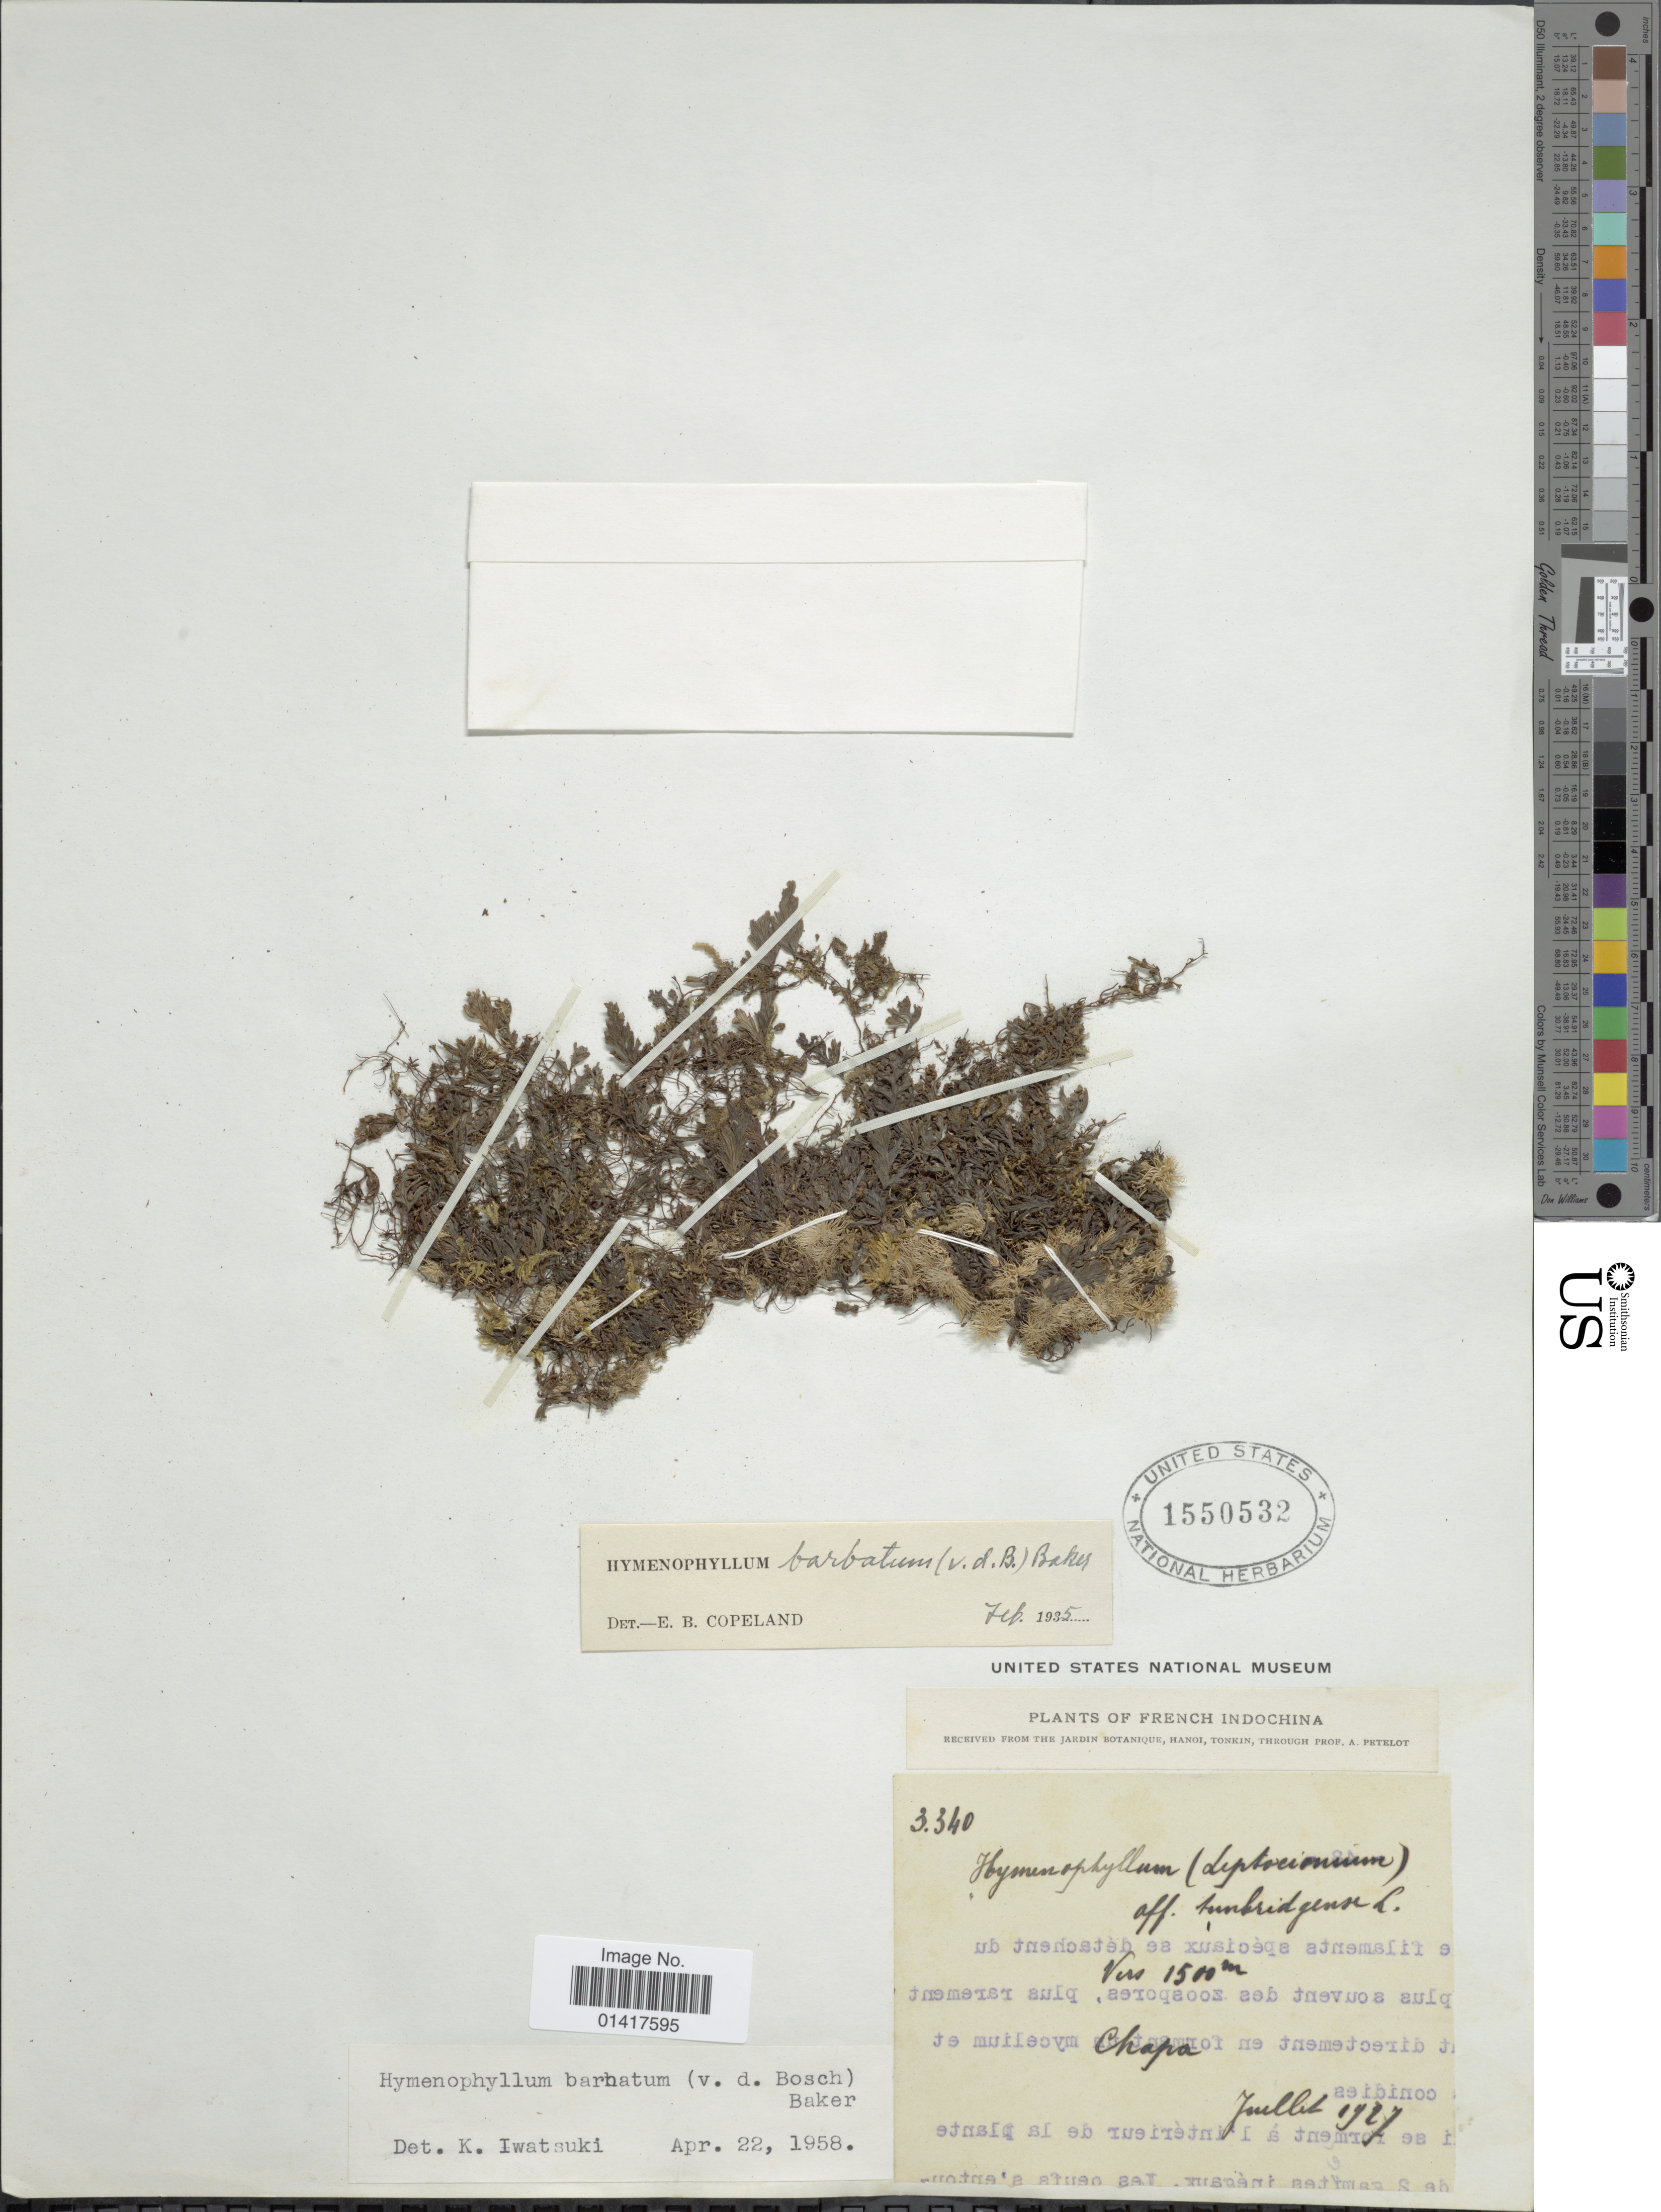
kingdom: Plantae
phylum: Tracheophyta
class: Polypodiopsida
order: Hymenophyllales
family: Hymenophyllaceae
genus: Hymenophyllum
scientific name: Hymenophyllum barbatum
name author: (Bosch) Baker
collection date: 1927-07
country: Vietnam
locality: Chapa. French Indochina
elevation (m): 1500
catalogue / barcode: US 1550532